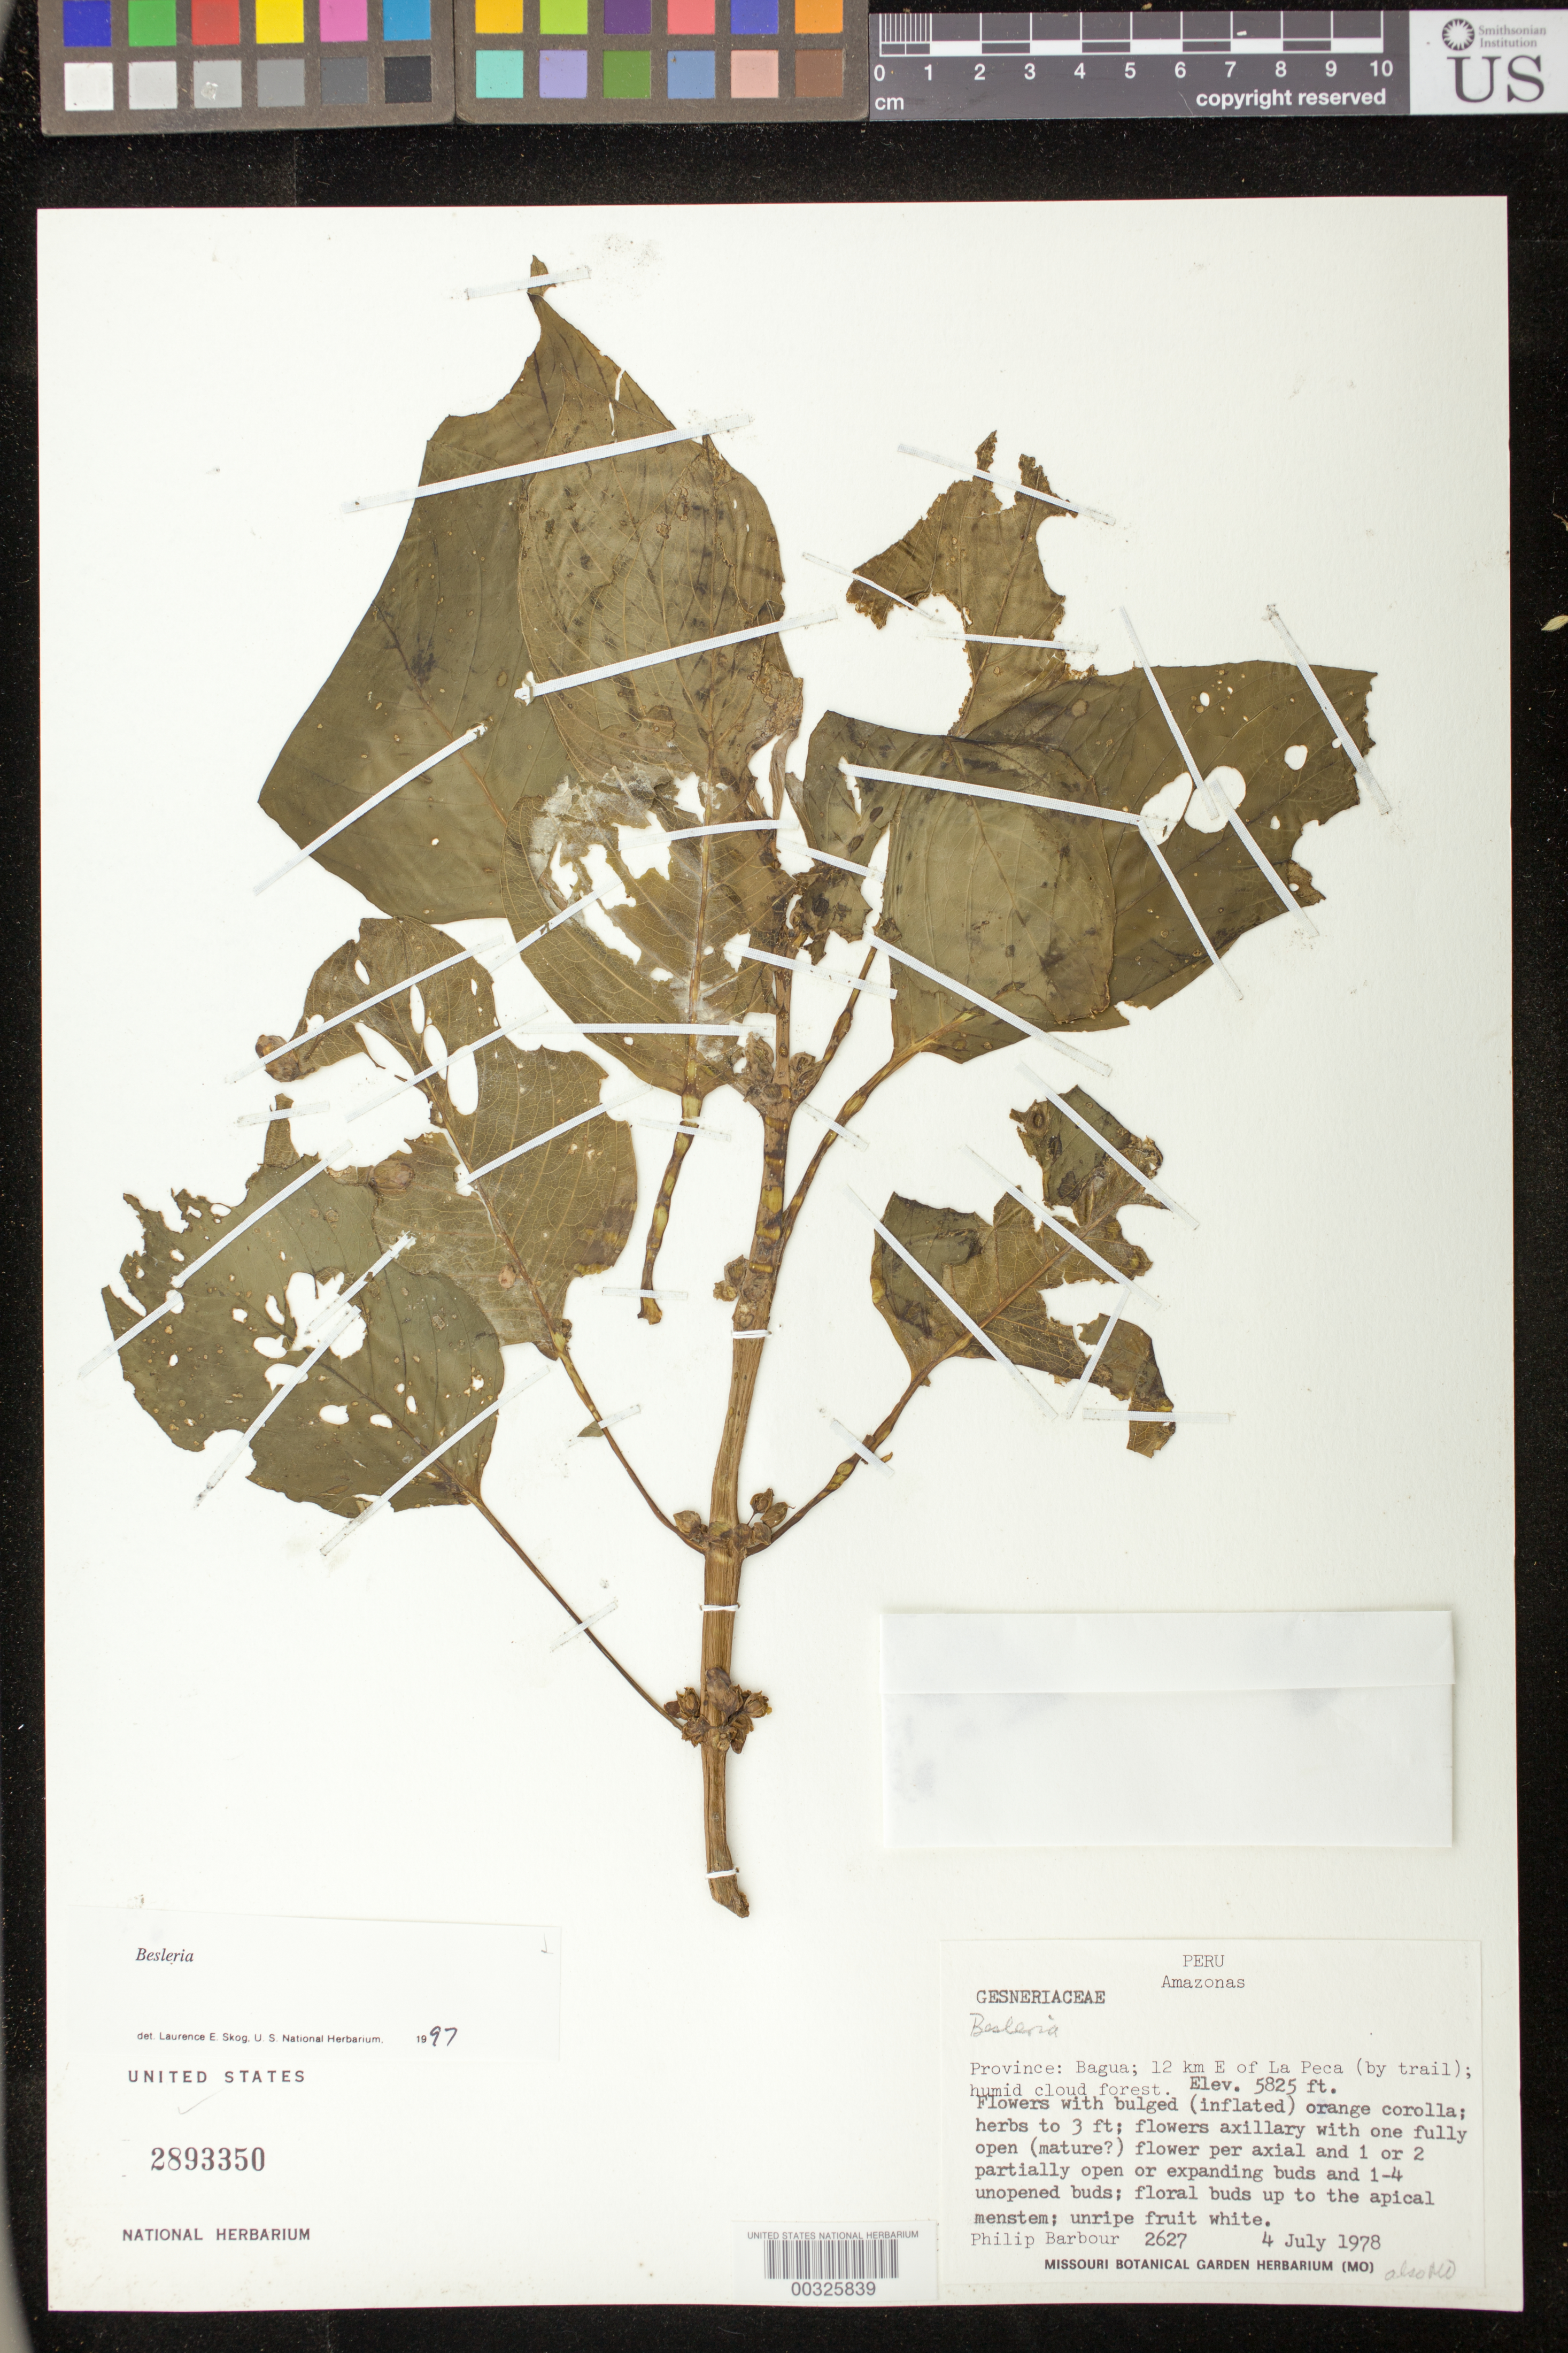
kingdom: Plantae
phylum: Tracheophyta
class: Magnoliopsida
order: Lamiales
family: Gesneriaceae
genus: Besleria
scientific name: Besleria sp.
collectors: P. Barbour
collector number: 2627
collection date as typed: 04 Jul 1978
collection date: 1978-07-04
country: Peru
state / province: Amazonas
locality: Prov. Bagua; 12 km E of La Peca (by trail)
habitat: Humid cloud forest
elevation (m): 1775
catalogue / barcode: US 2893350